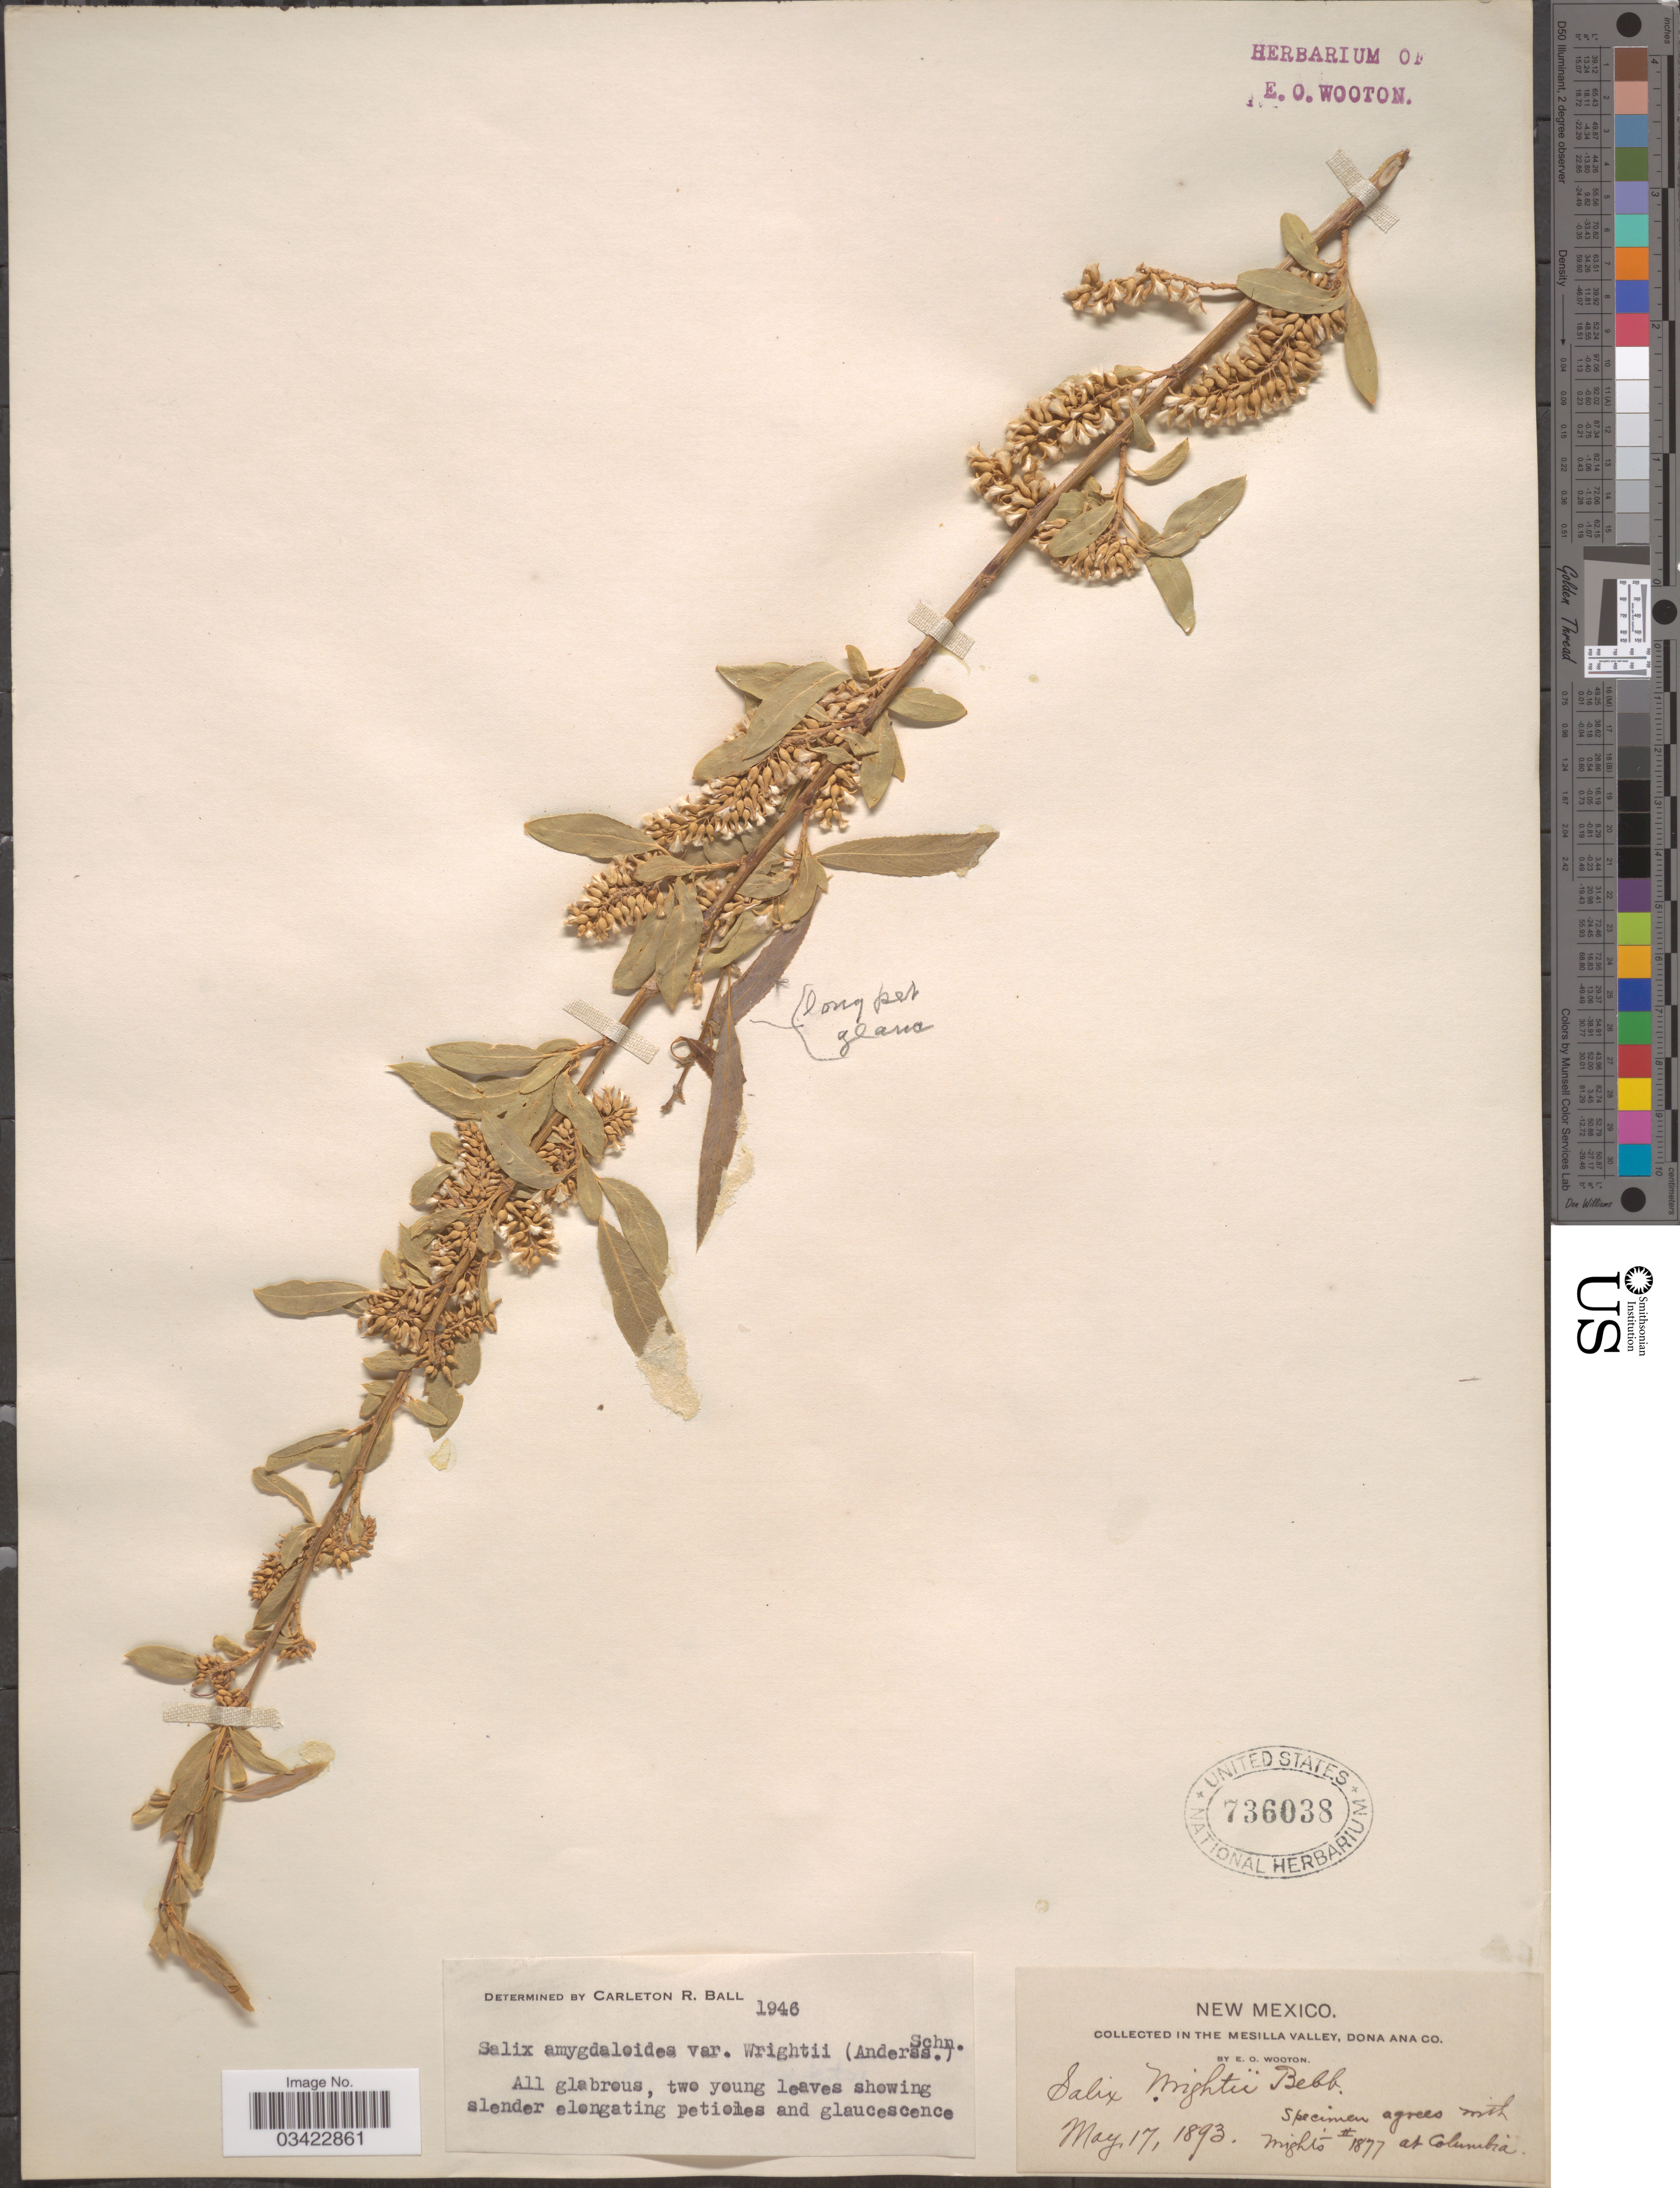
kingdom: Plantae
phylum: Tracheophyta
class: Magnoliopsida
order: Malpighiales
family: Salicaceae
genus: Salix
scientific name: Salix amygdaloides var. wrightii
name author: (Andersson) C.K. Schneid.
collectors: E. O. Wooton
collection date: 1893-05-17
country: United States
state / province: New Mexico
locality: In the Mesilla Valley. Dona Ana Co.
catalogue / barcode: US 736038